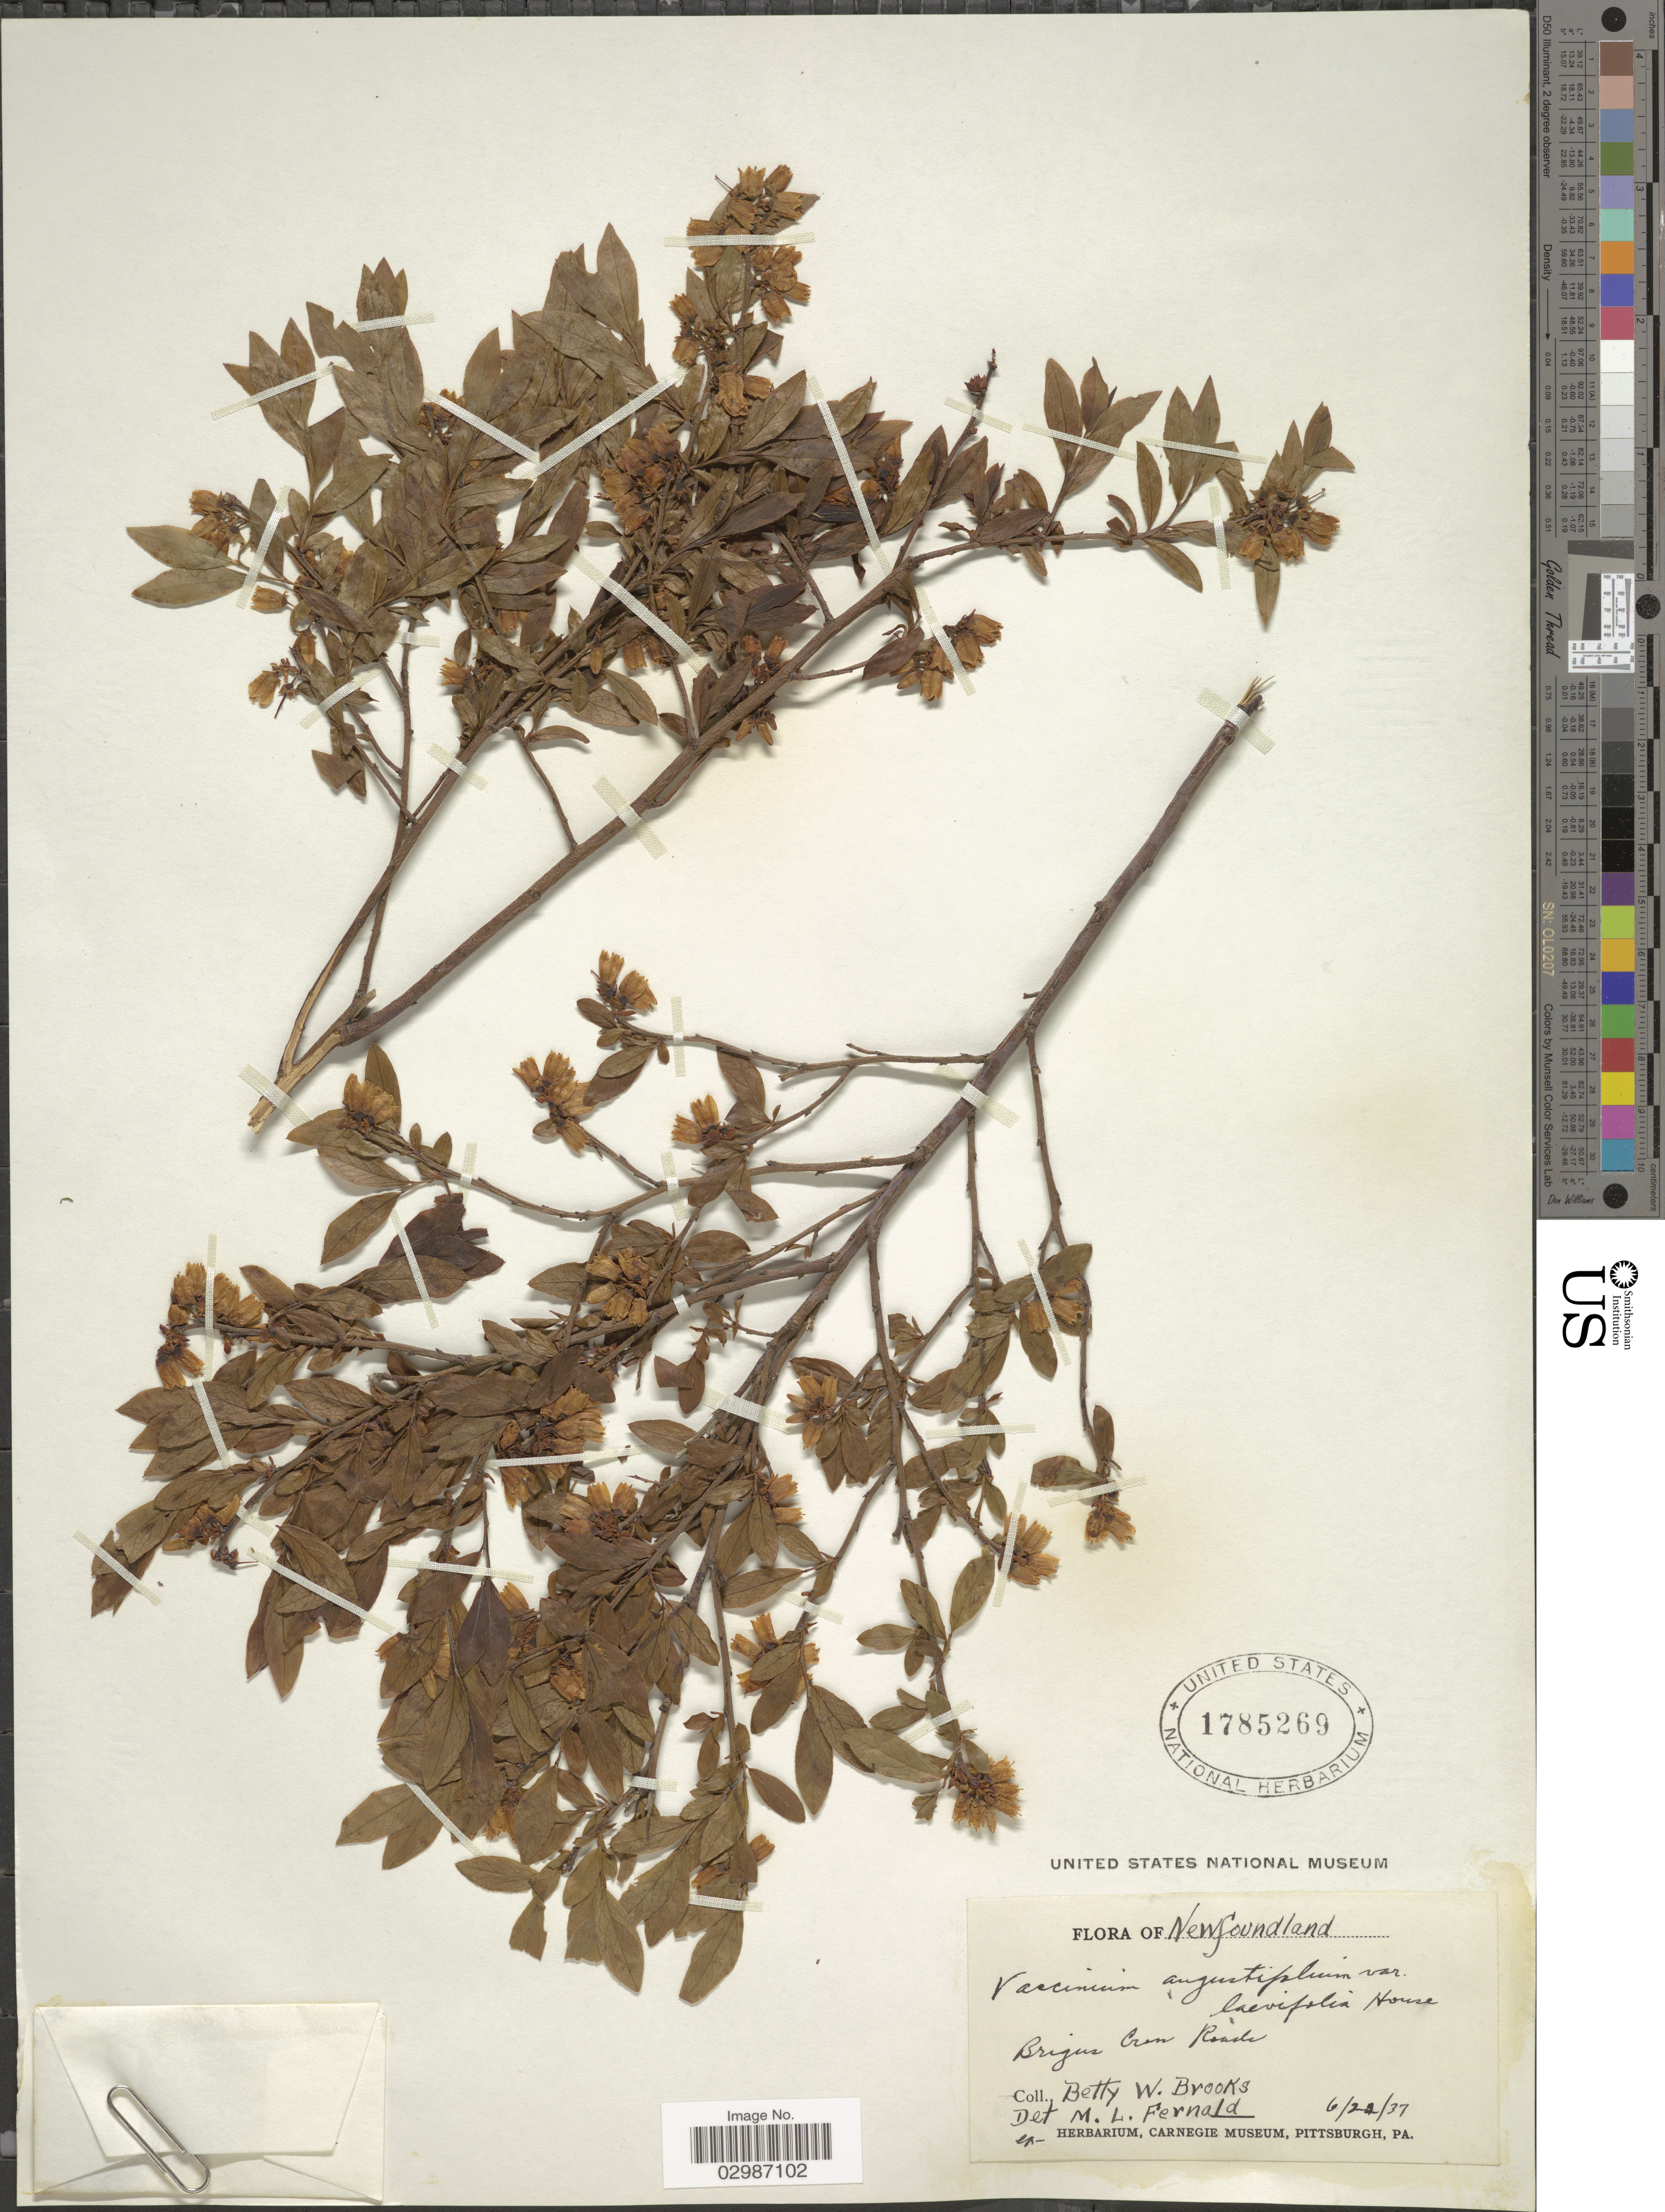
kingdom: Plantae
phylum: Tracheophyta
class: Magnoliopsida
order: Ericales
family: Ericaceae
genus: Vaccinium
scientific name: Vaccinium angustifolium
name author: Aiton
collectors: B. Brooks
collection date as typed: Transcribed d/m/y: 22/6/37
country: Canada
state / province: Newfoundland and Labrador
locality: Brigus Cross Roads.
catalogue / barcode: US 1785269